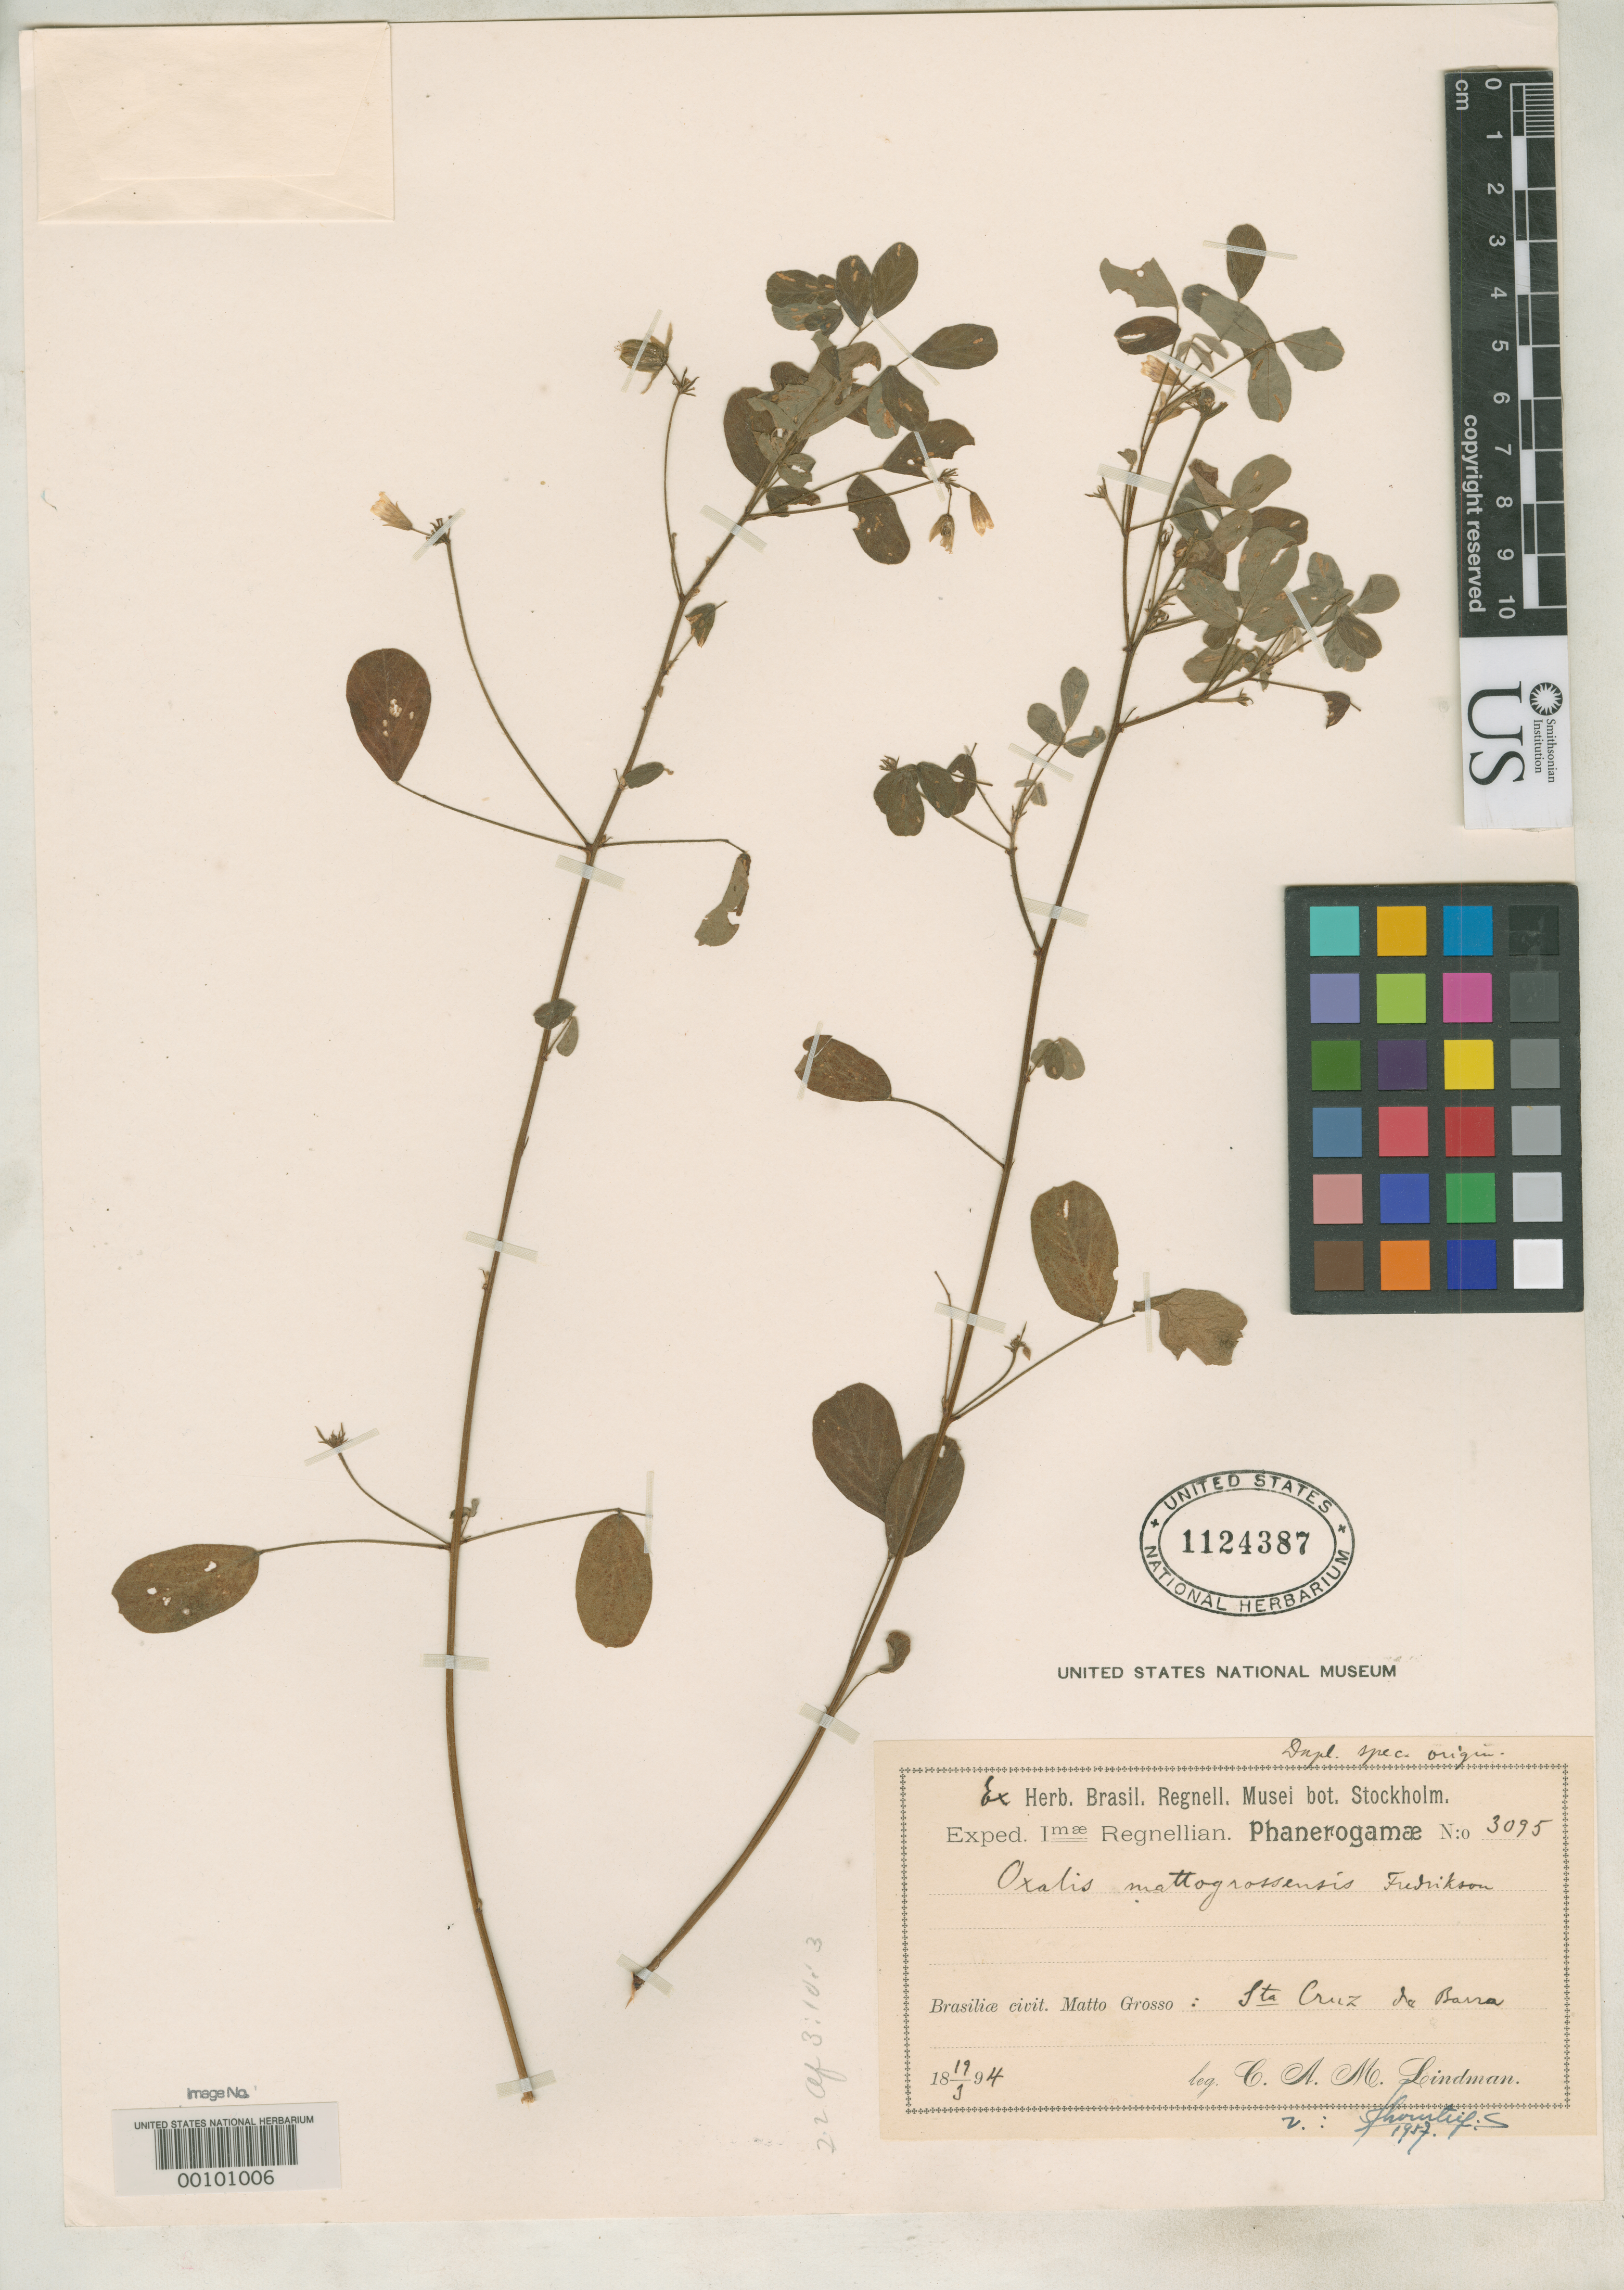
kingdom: Plantae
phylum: Tracheophyta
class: Magnoliopsida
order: Oxalidales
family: Oxalidaceae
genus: Oxalis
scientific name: Oxalis mattogrossensis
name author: Fredrikson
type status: Type Fragment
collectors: C. A. M. Lindman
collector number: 3095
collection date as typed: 19 Mar 1894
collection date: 1894-03-19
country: Brazil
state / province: Mato Grosso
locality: Santa Cruz da Barra.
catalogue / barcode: US 1124387